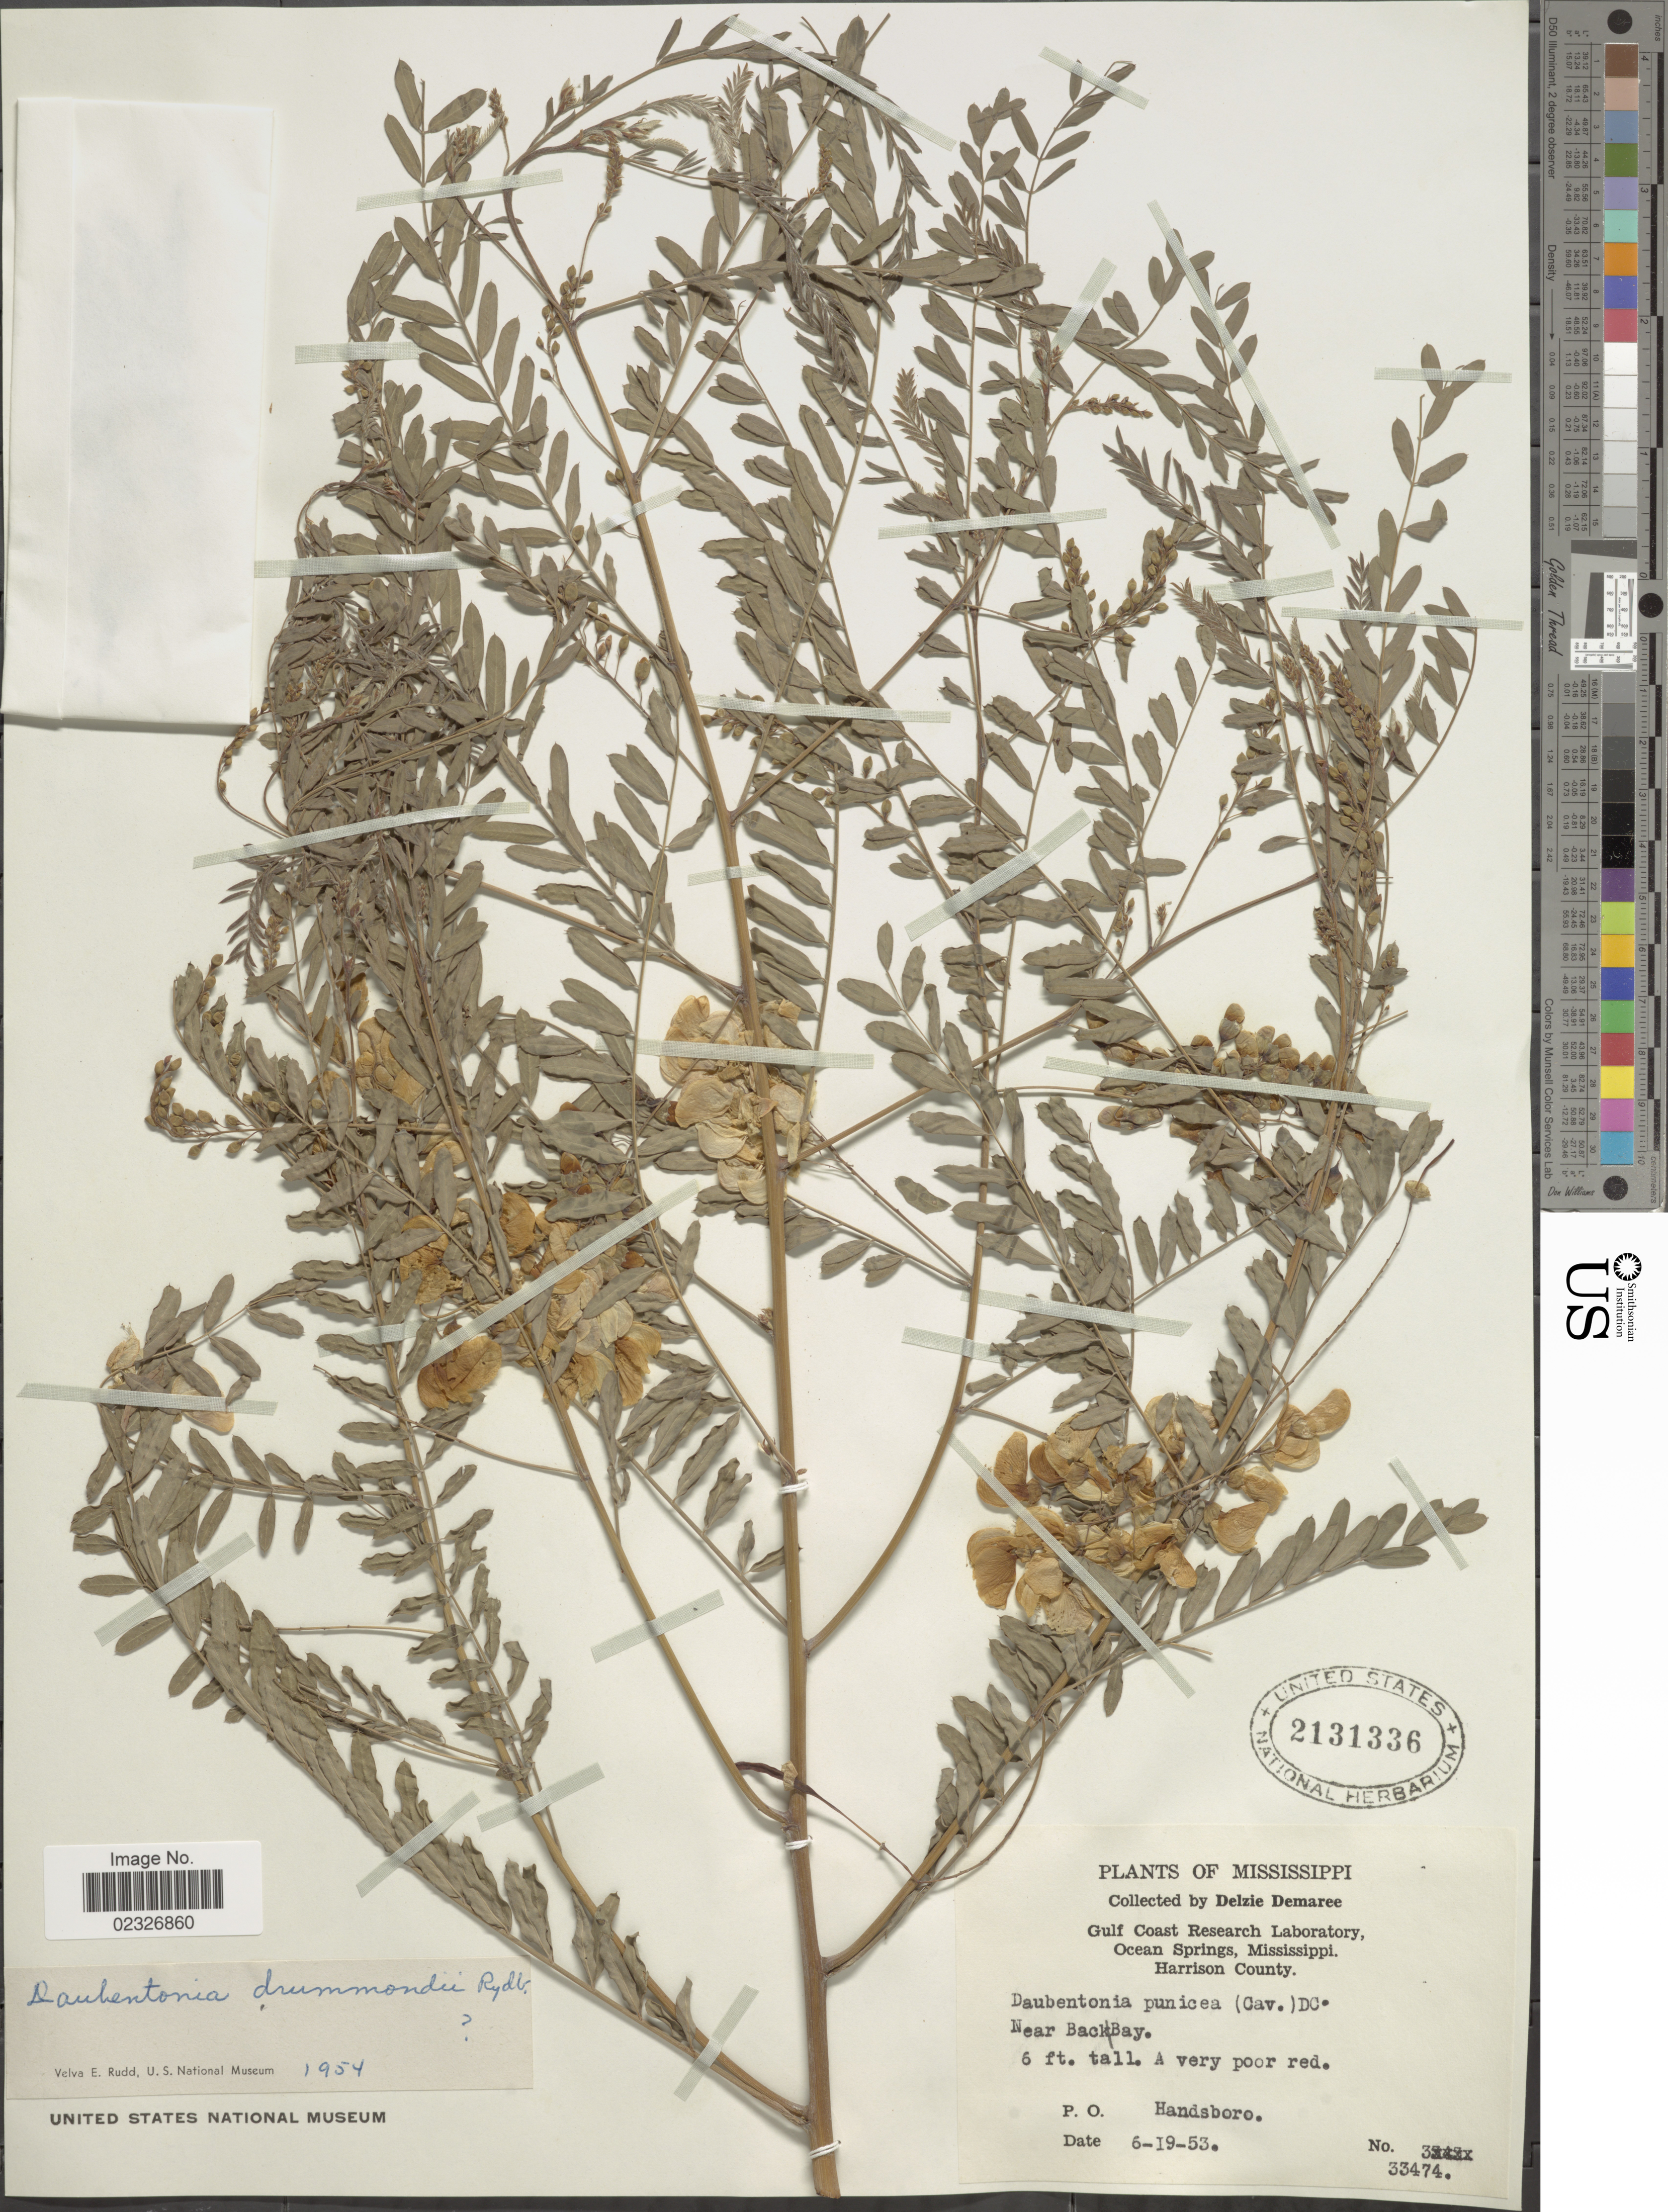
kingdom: Plantae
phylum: Tracheophyta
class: Magnoliopsida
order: Fabales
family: Fabaceae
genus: Sesbania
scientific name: Sesbania drummondii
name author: (Rydb.) Cory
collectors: D. Demaree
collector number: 33474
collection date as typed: Transcribed d/m/y: 19/6/53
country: United States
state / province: Mississippi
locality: Gulf Coast Research Laboratory, Ocean Springs, Mississippi, Harrison County, Handsboro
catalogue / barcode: US 2131336